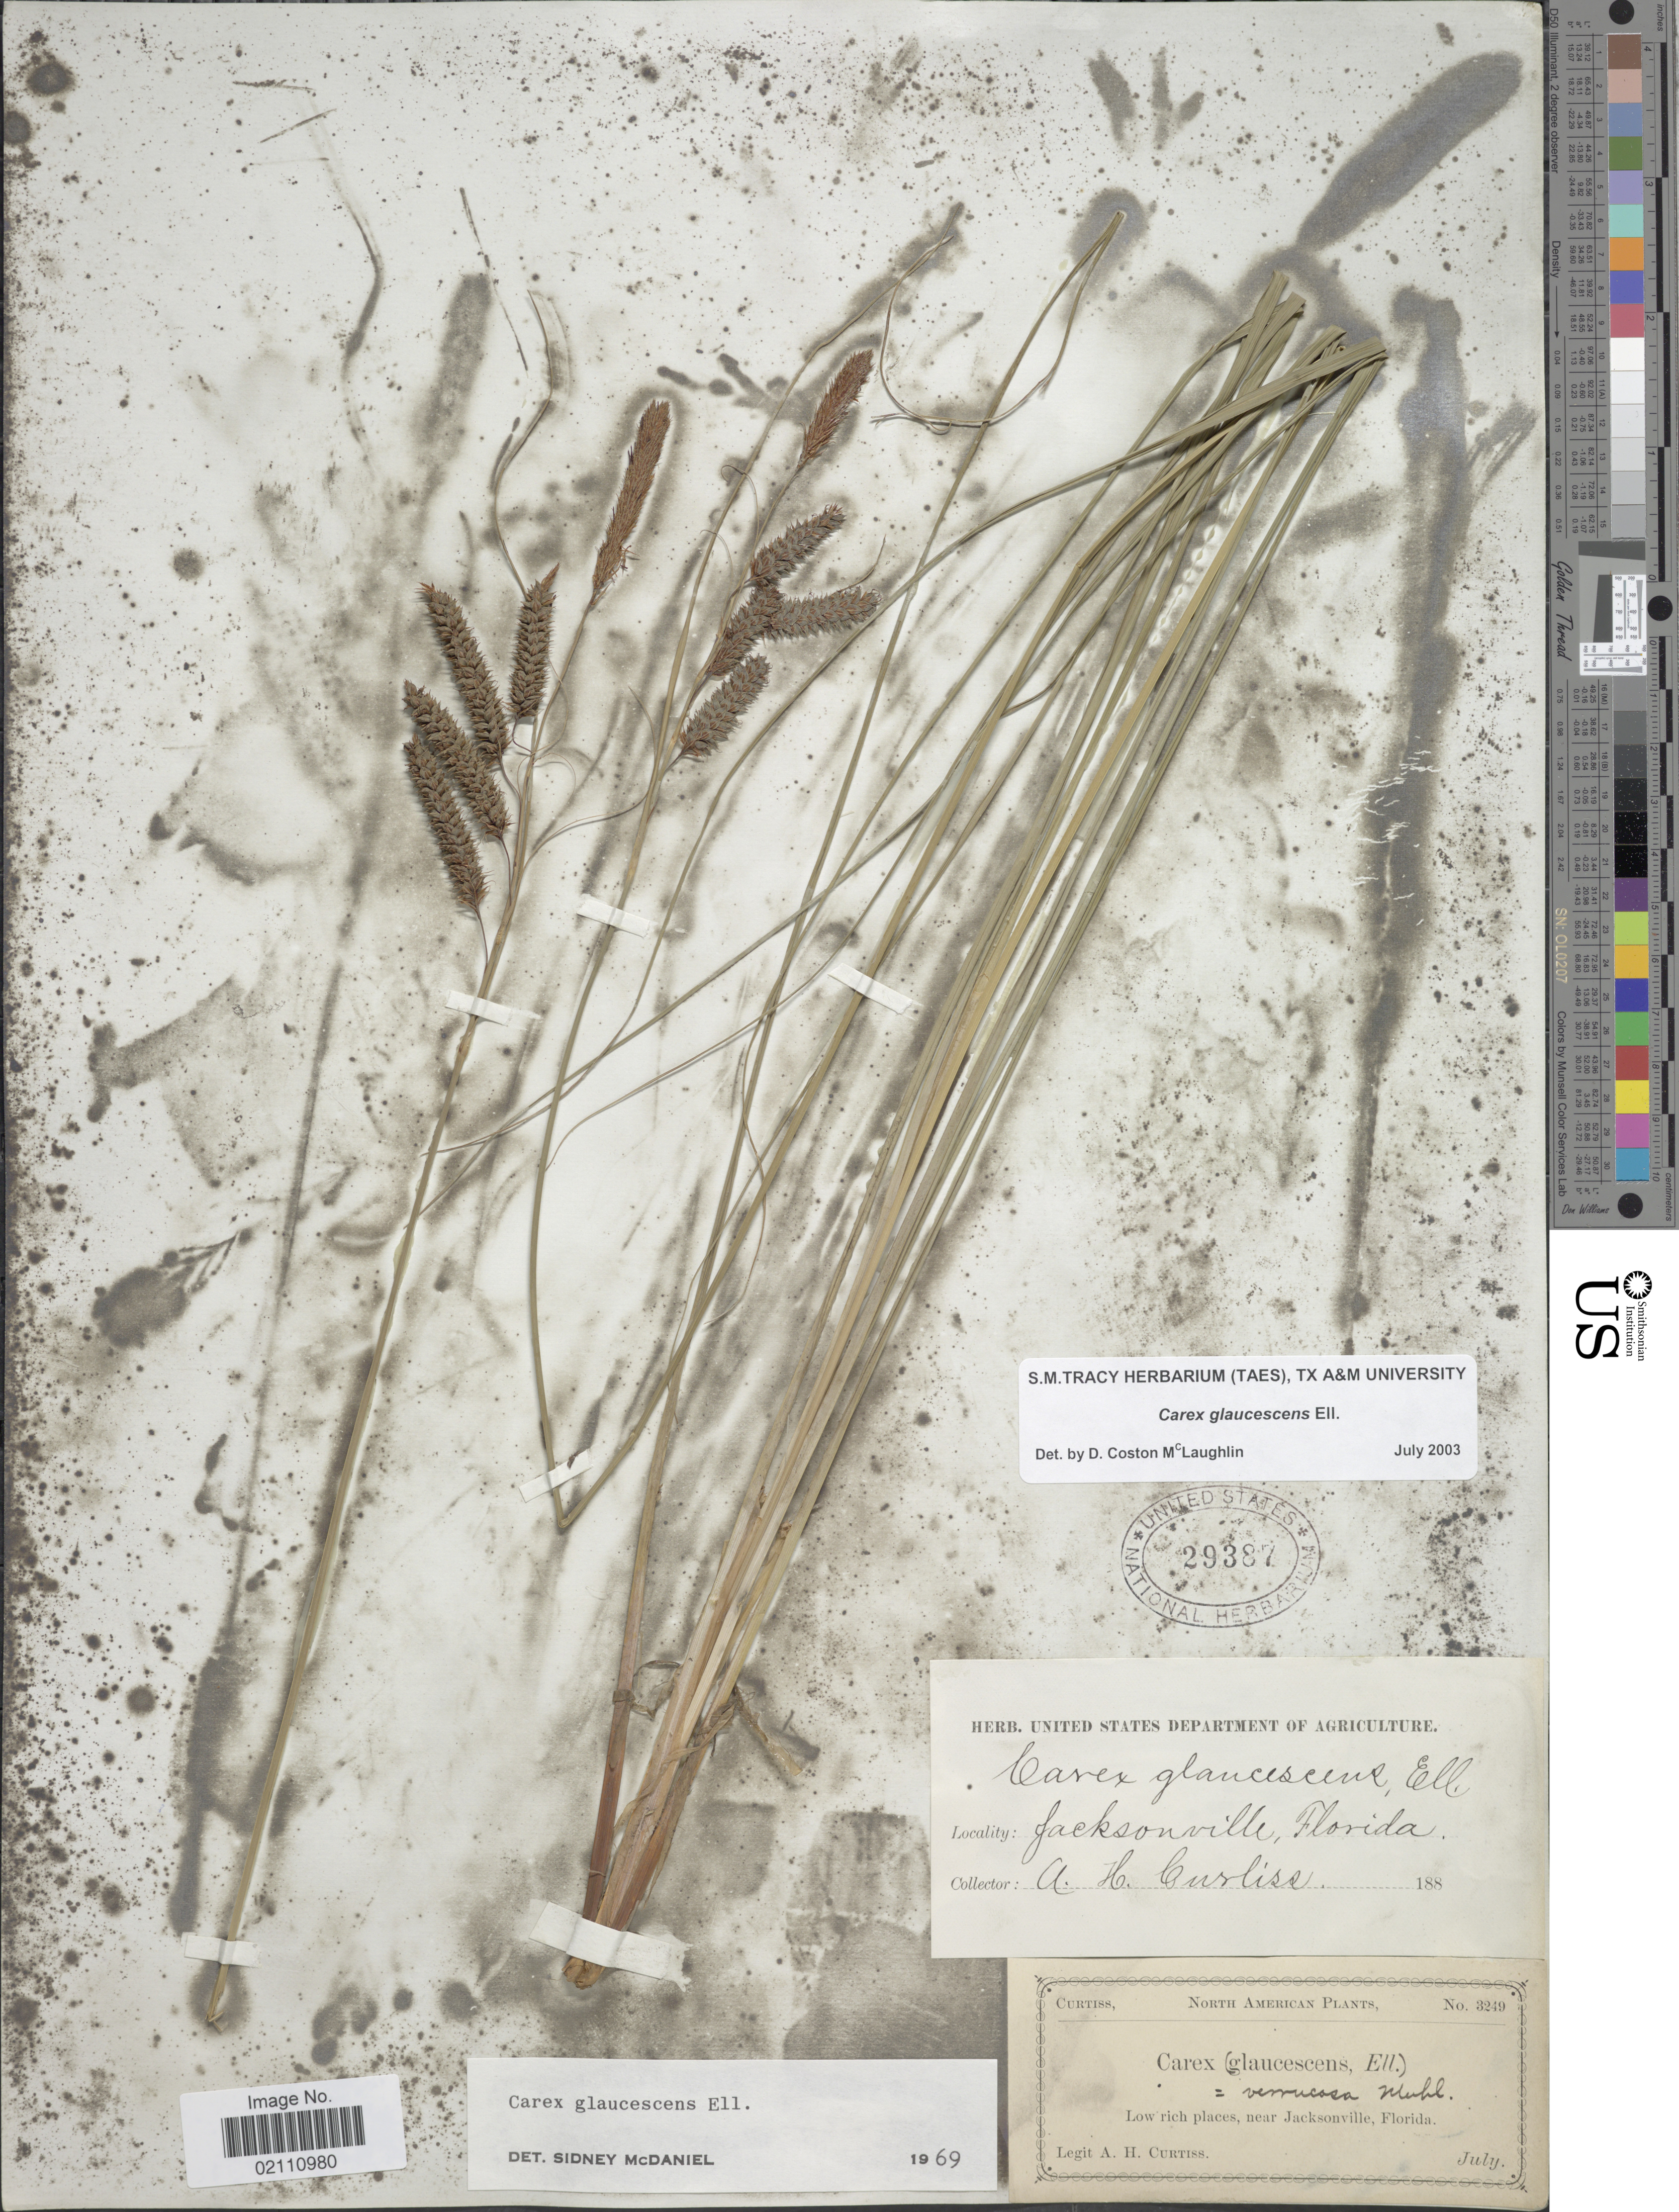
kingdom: Plantae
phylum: Tracheophyta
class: Liliopsida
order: Poales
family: Cyperaceae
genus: Carex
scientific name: Carex glaucescens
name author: Elliott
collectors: A. H. Curtiss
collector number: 3249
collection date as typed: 188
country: United States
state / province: Florida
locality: Low rich places, near Jacksonville, Florida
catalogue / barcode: US 29387